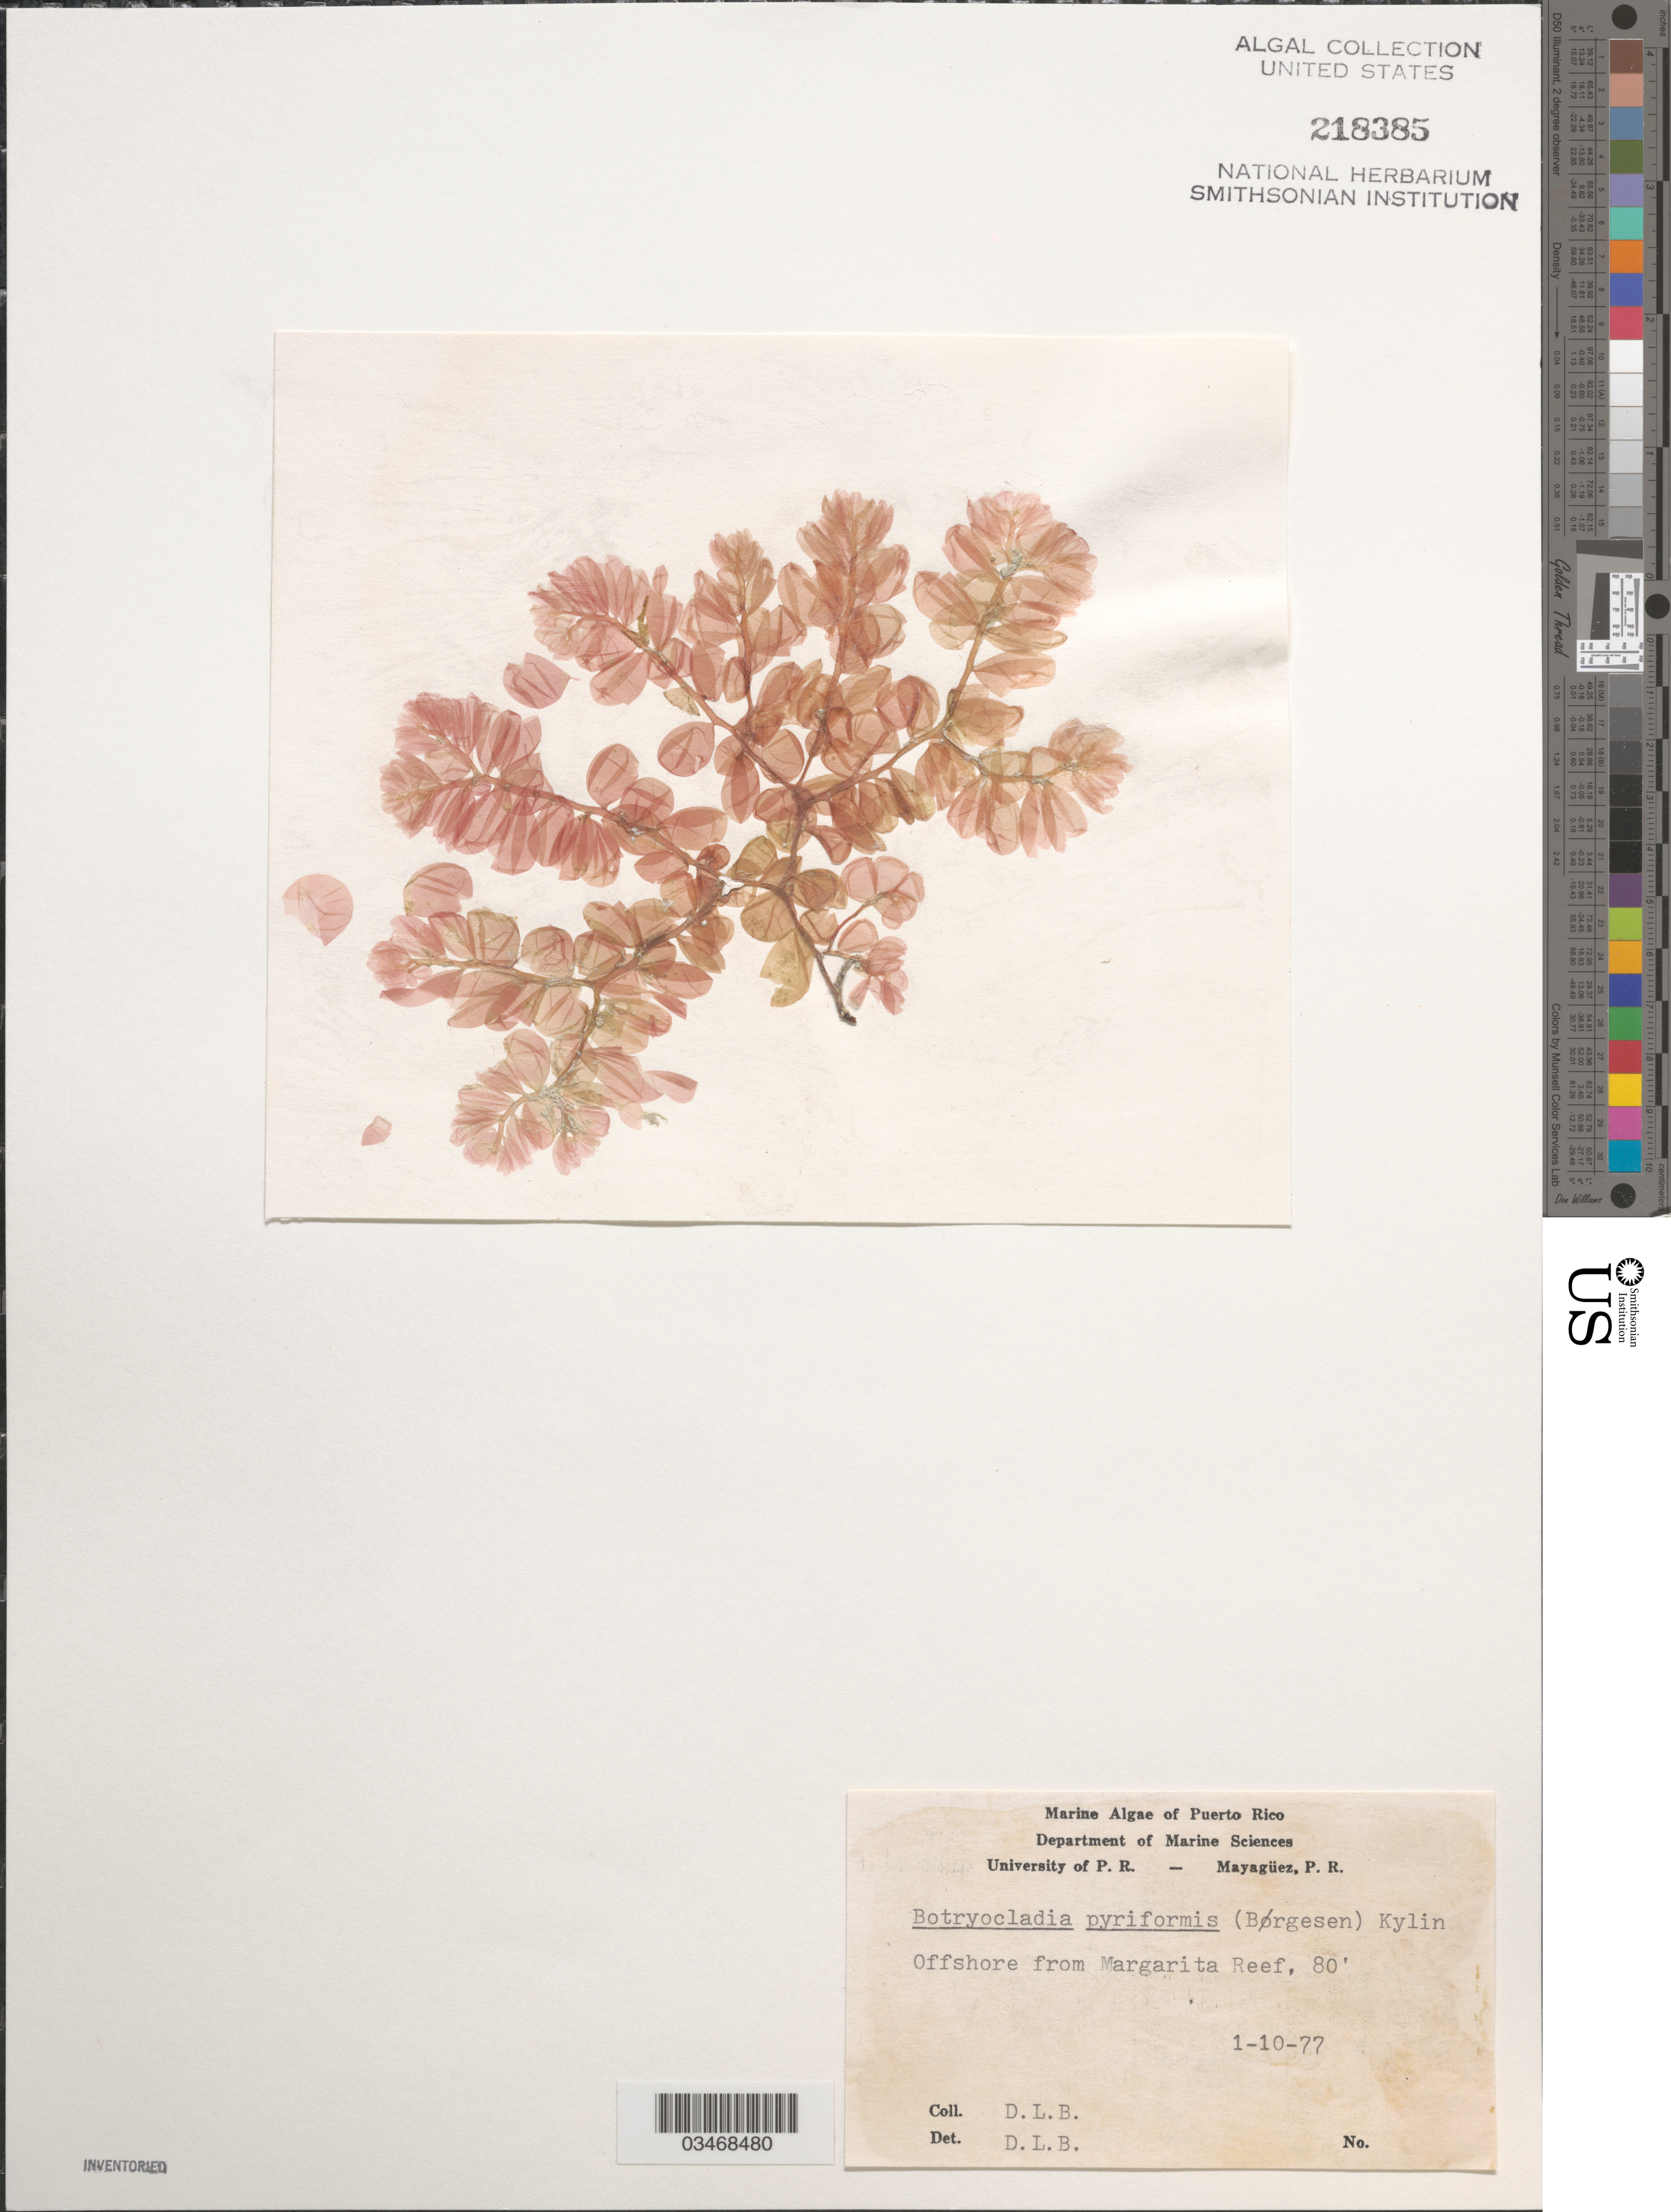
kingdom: Plantae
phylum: Rhodophyta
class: Florideophyceae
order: Rhodymeniales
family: Rhodymeniaceae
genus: Botryocladia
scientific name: Botryocladia pyriformis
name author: (Børgesen) Kylin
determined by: Ballantine, D. L.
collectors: D.L. Ballantine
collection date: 1977-01-10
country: Puerto Rico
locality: Offshore from Margarita Reef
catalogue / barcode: US 218385